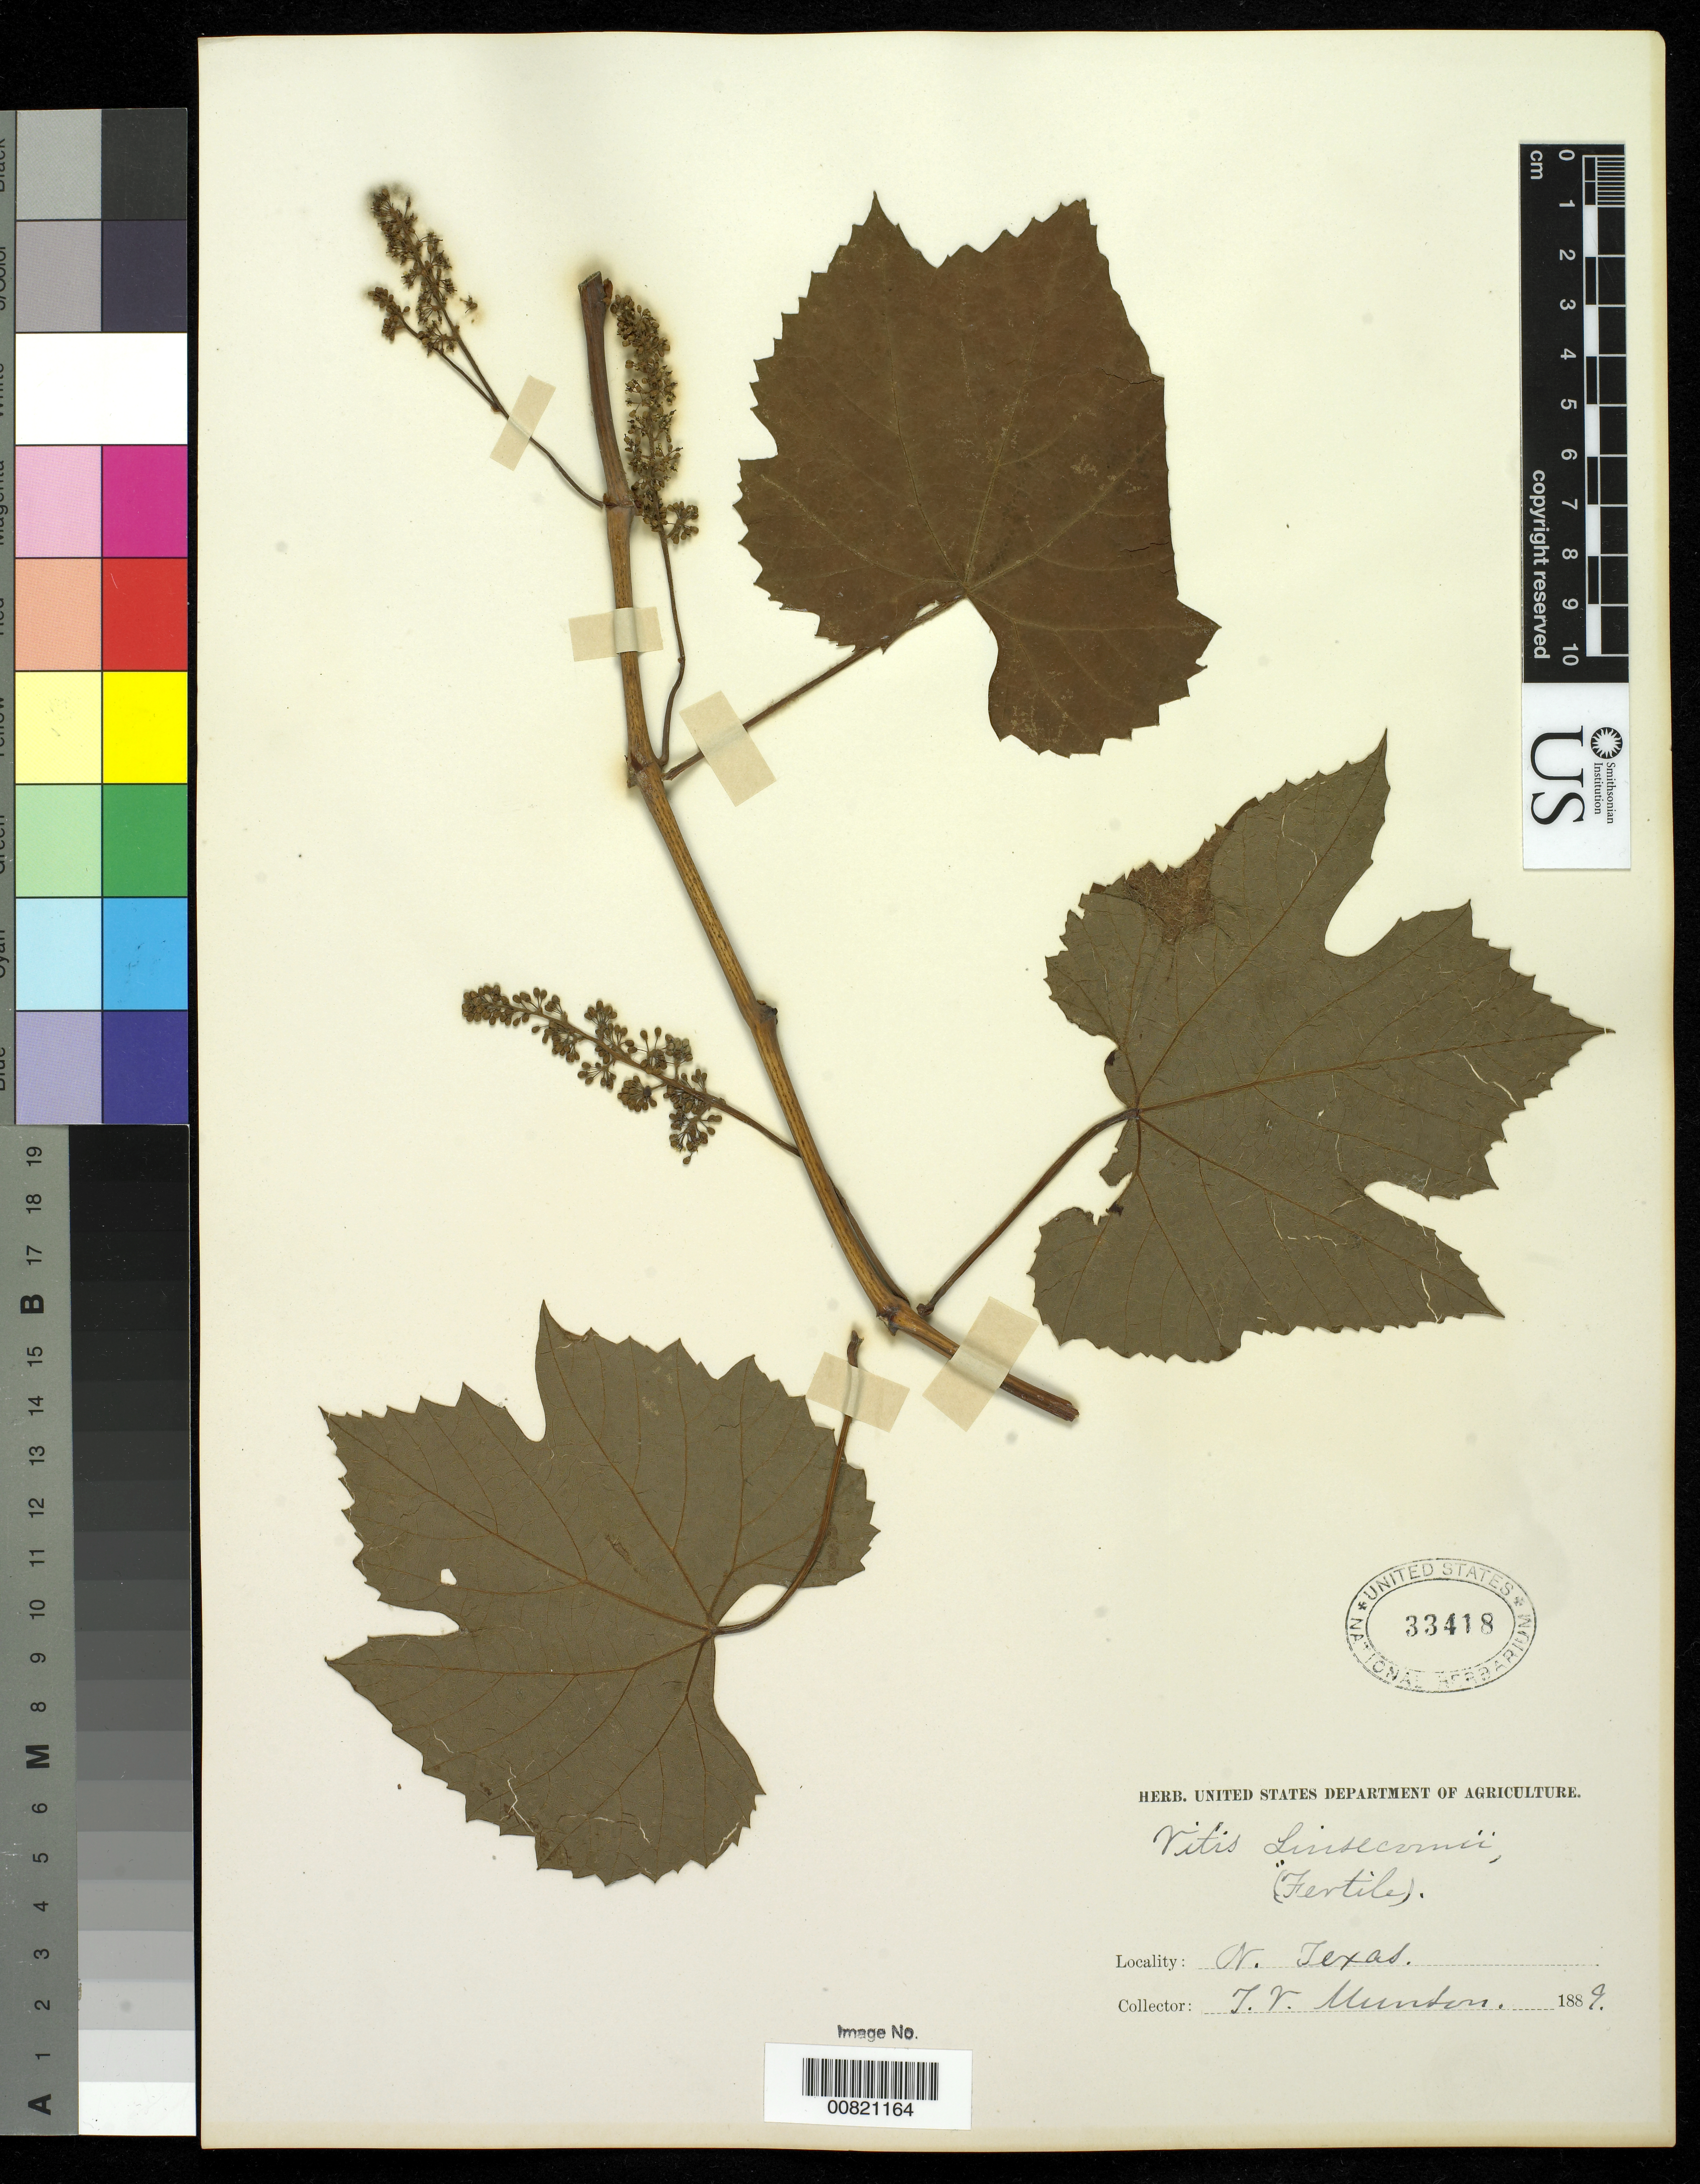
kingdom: Plantae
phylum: Tracheophyta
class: Magnoliopsida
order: Vitales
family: Vitaceae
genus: Vitis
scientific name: Vitis linsecomii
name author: Buckley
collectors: T. V. Munson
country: United States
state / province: Texas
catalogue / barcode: US 33418